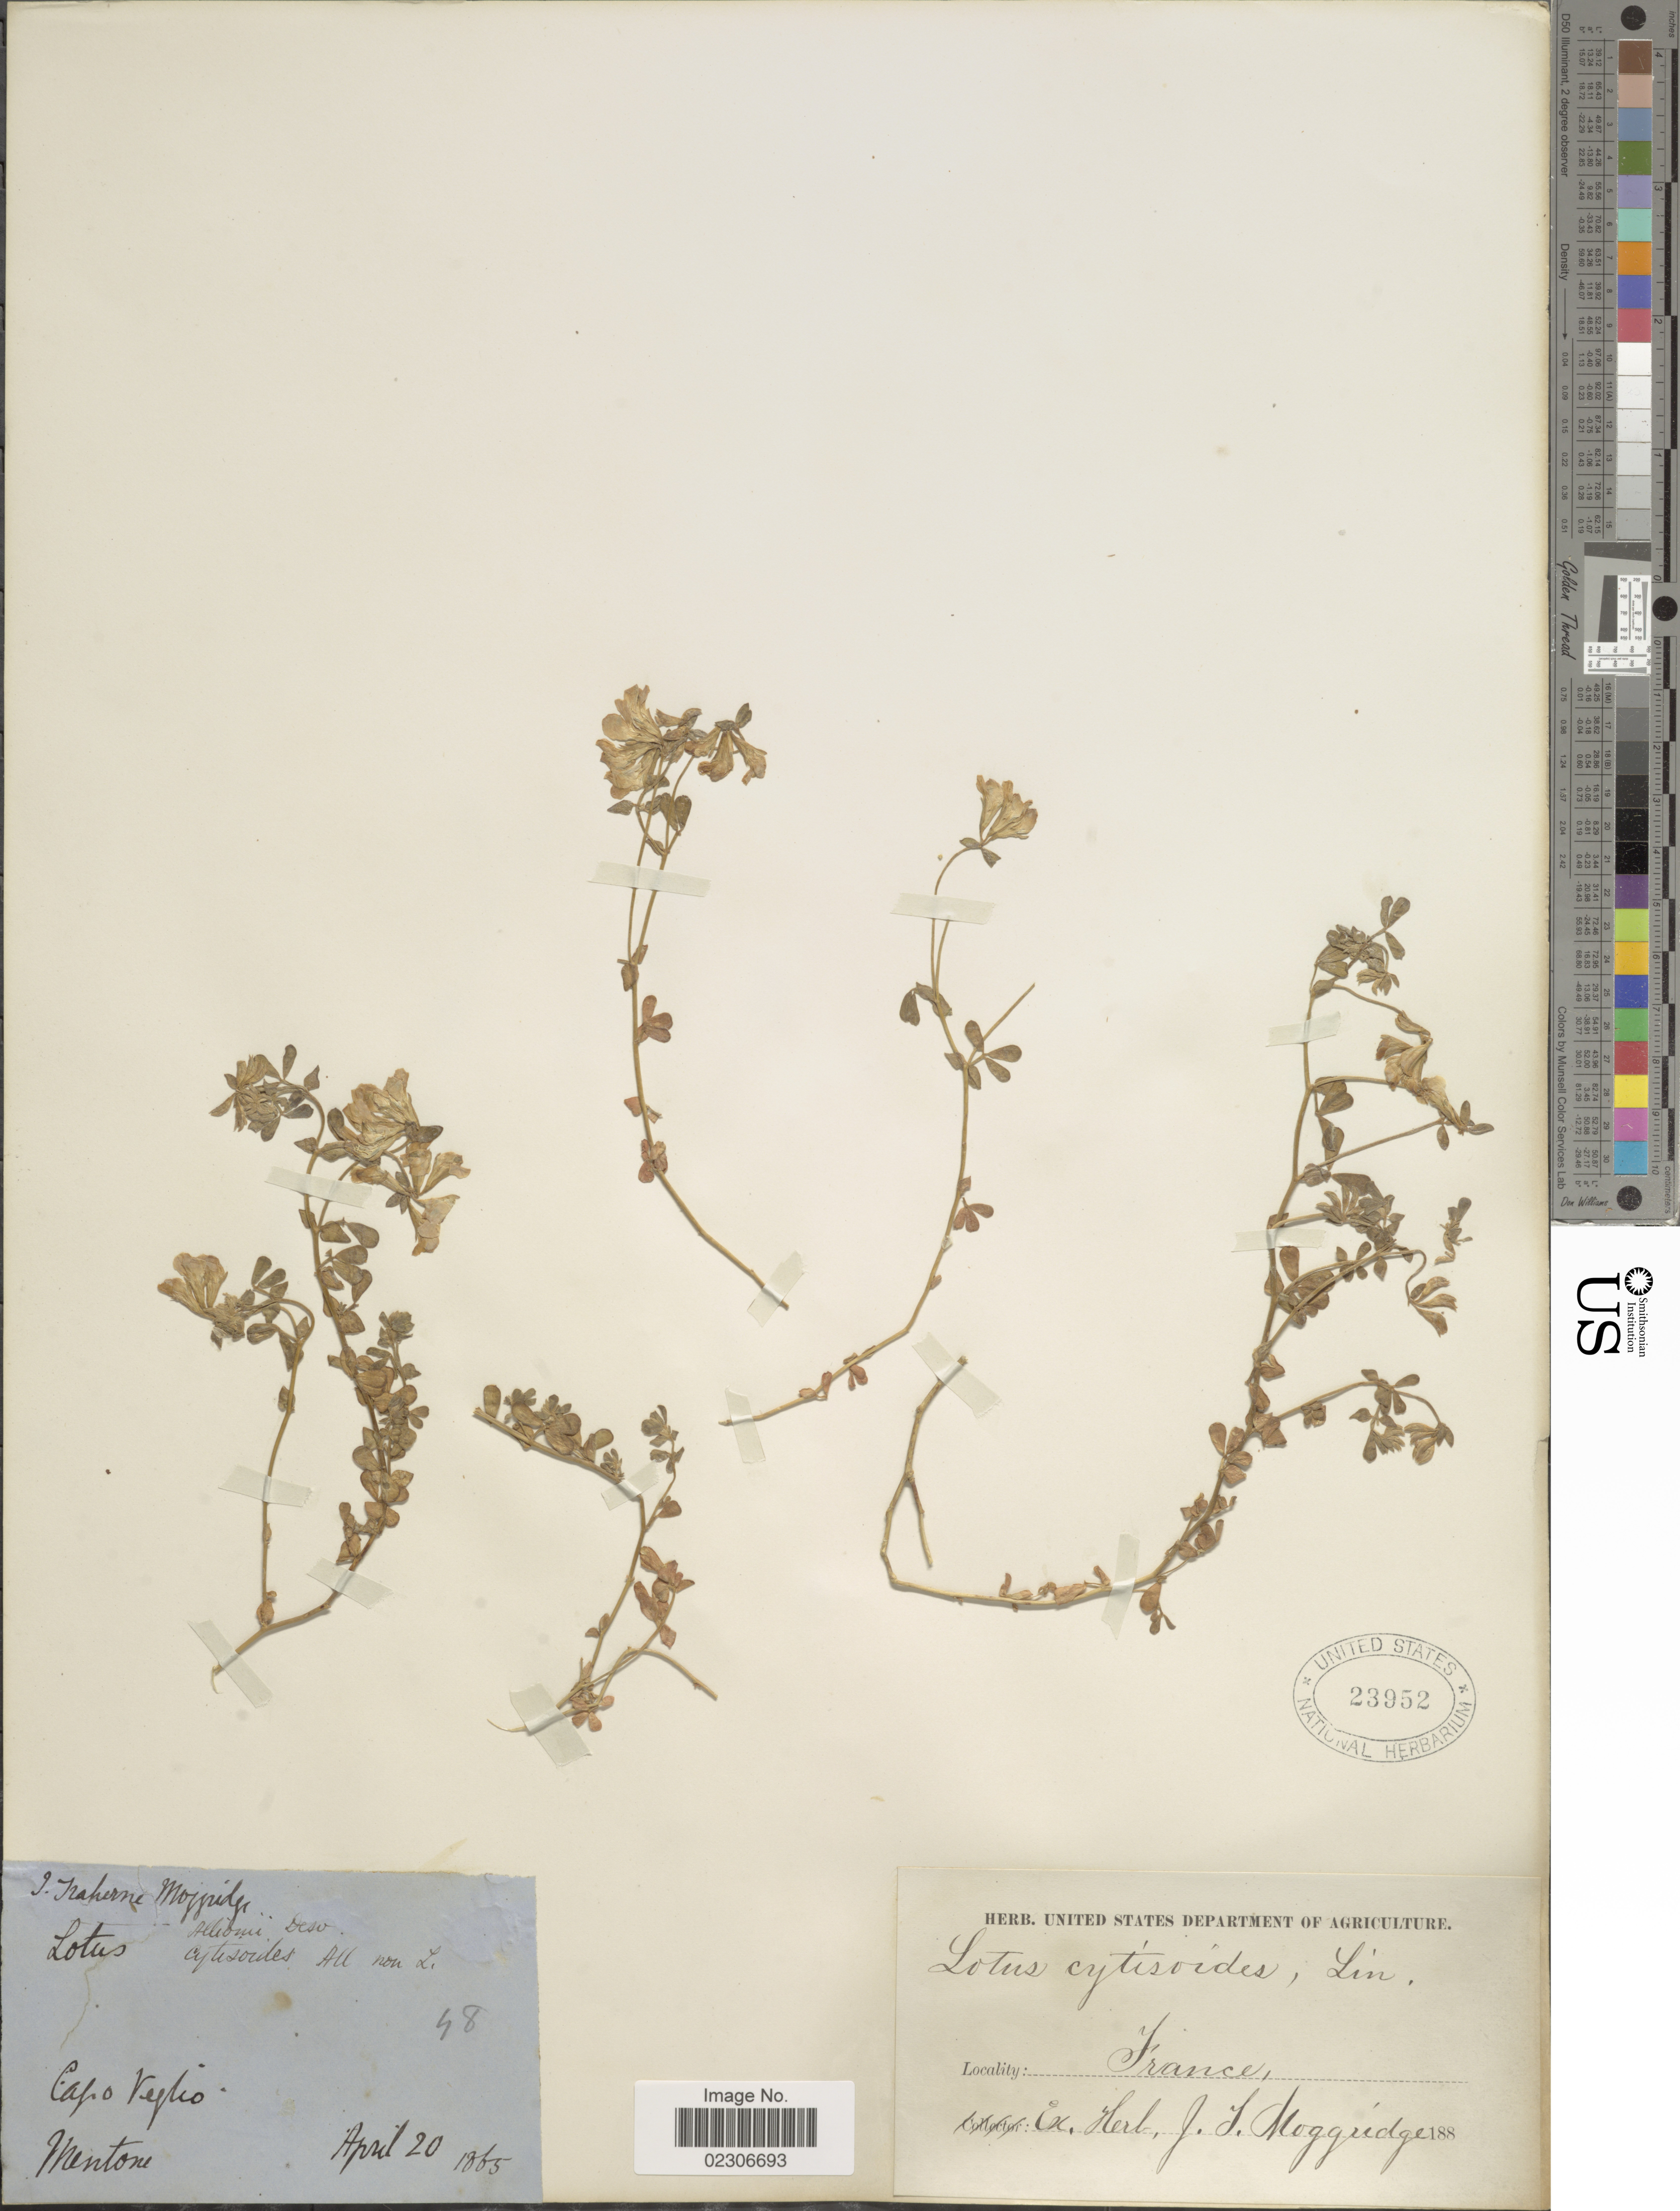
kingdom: Plantae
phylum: Tracheophyta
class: Magnoliopsida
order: Fabales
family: Fabaceae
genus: Lotus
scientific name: Lotus cytisoides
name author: L.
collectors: J. T. Moggridge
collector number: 48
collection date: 1865-04-20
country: France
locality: Capo Veglio. Mentone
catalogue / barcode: US 23952